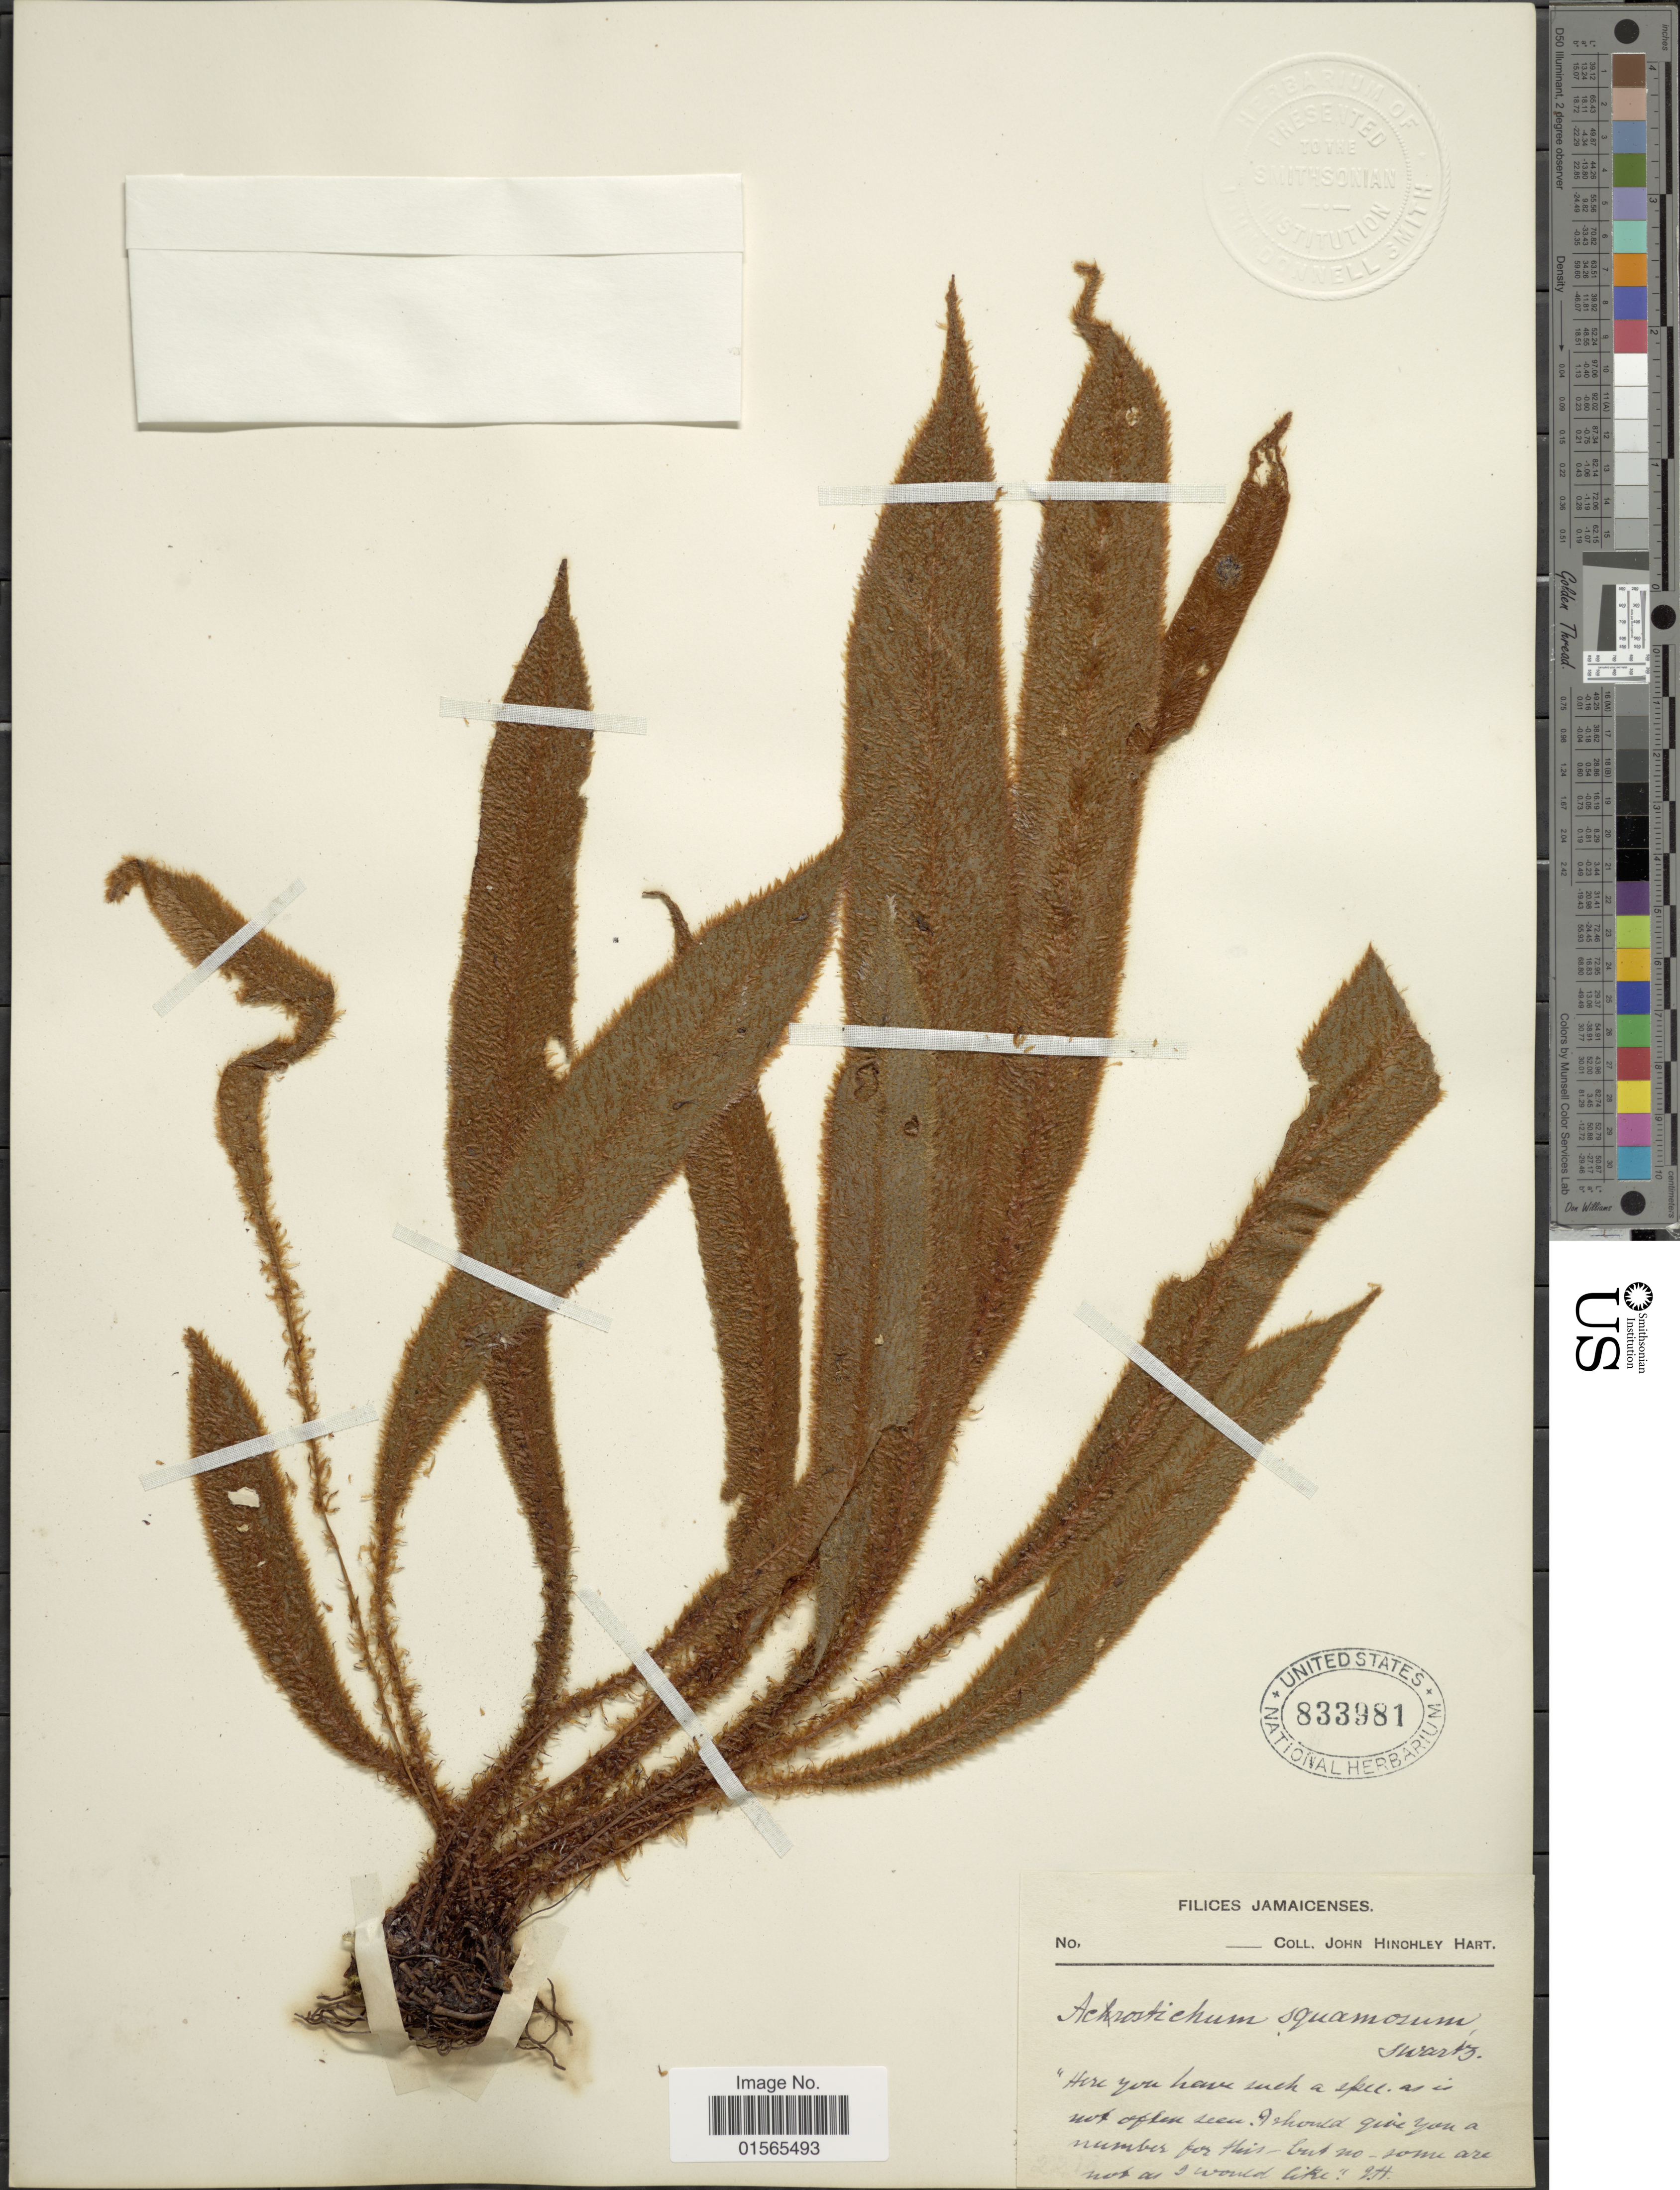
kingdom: Plantae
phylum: Tracheophyta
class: Polypodiopsida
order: Polypodiales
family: Dryopteridaceae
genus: Elaphoglossum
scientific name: Elaphoglossum hirtum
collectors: J. H. Hart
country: Jamaica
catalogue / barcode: US 833981